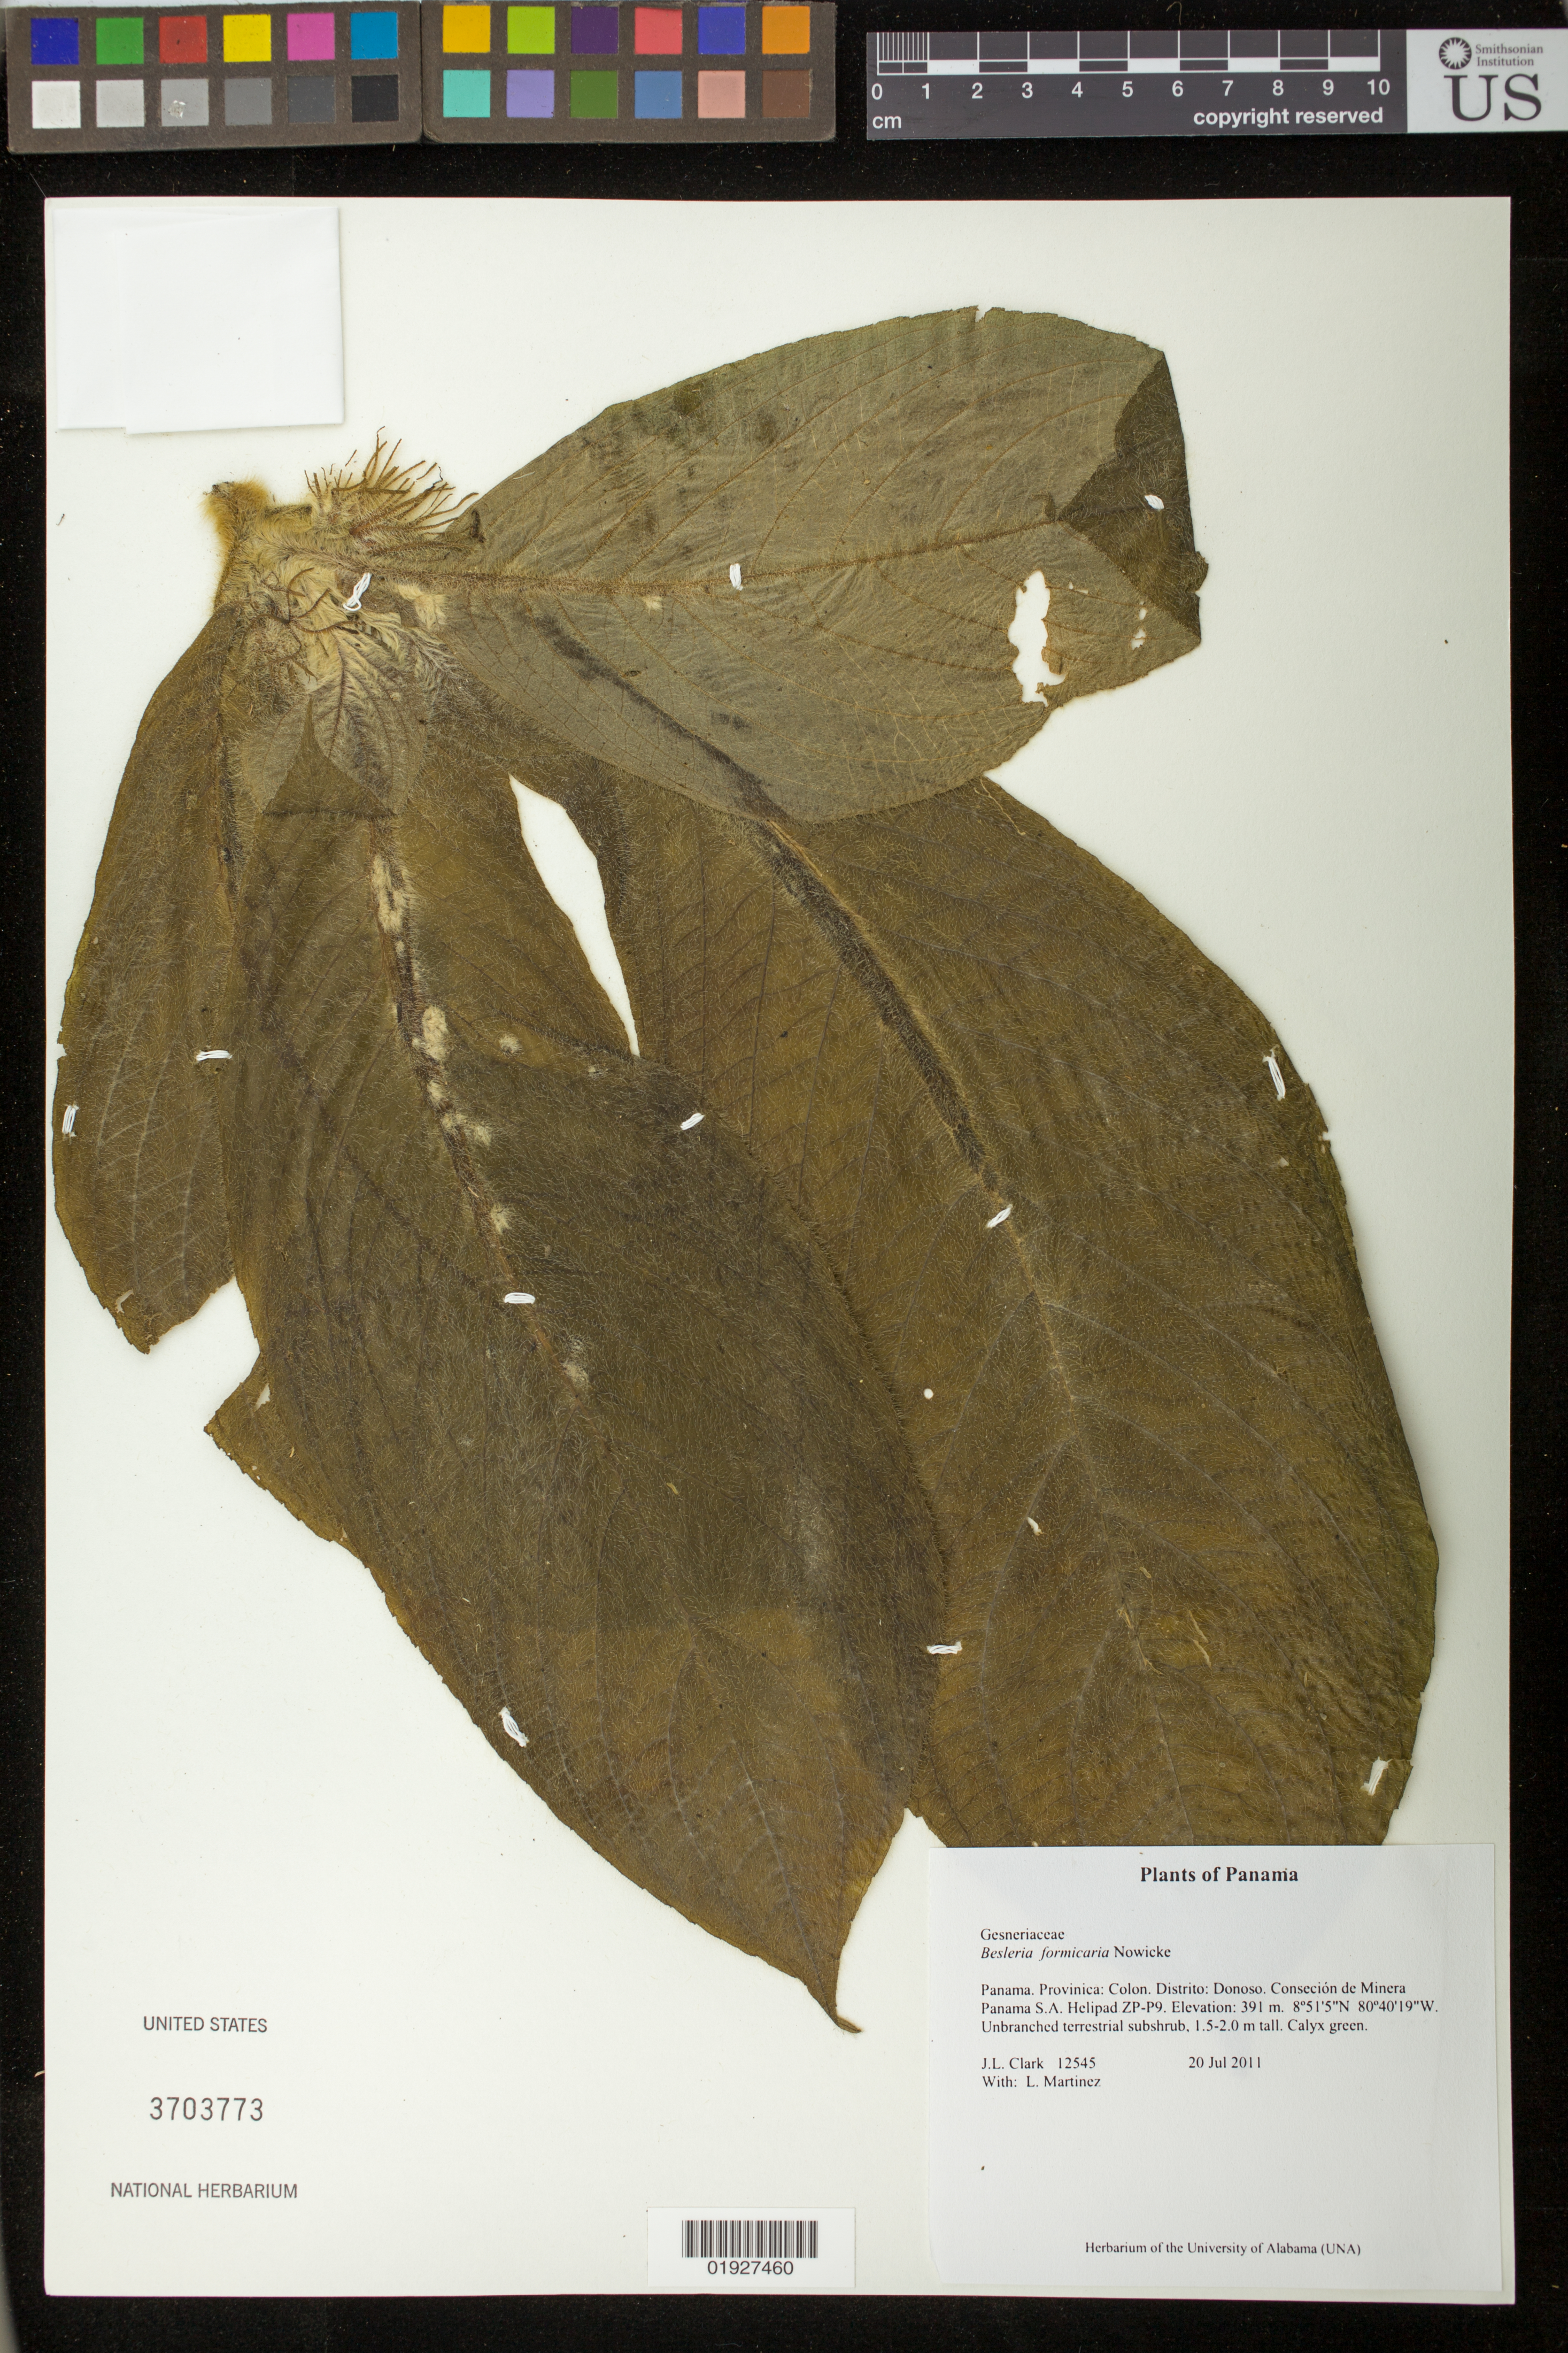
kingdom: Plantae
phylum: Tracheophyta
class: Magnoliopsida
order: Lamiales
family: Gesneriaceae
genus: Besleria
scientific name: Besleria formicaria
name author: Nowicke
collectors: J. L. Clark & L. Martinez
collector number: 12545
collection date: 2011-07-20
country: Panama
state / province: Colón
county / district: Donoso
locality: Conseción de Minera Panama S.A. Helipad ZP-P9.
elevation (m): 391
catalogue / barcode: US 3703773